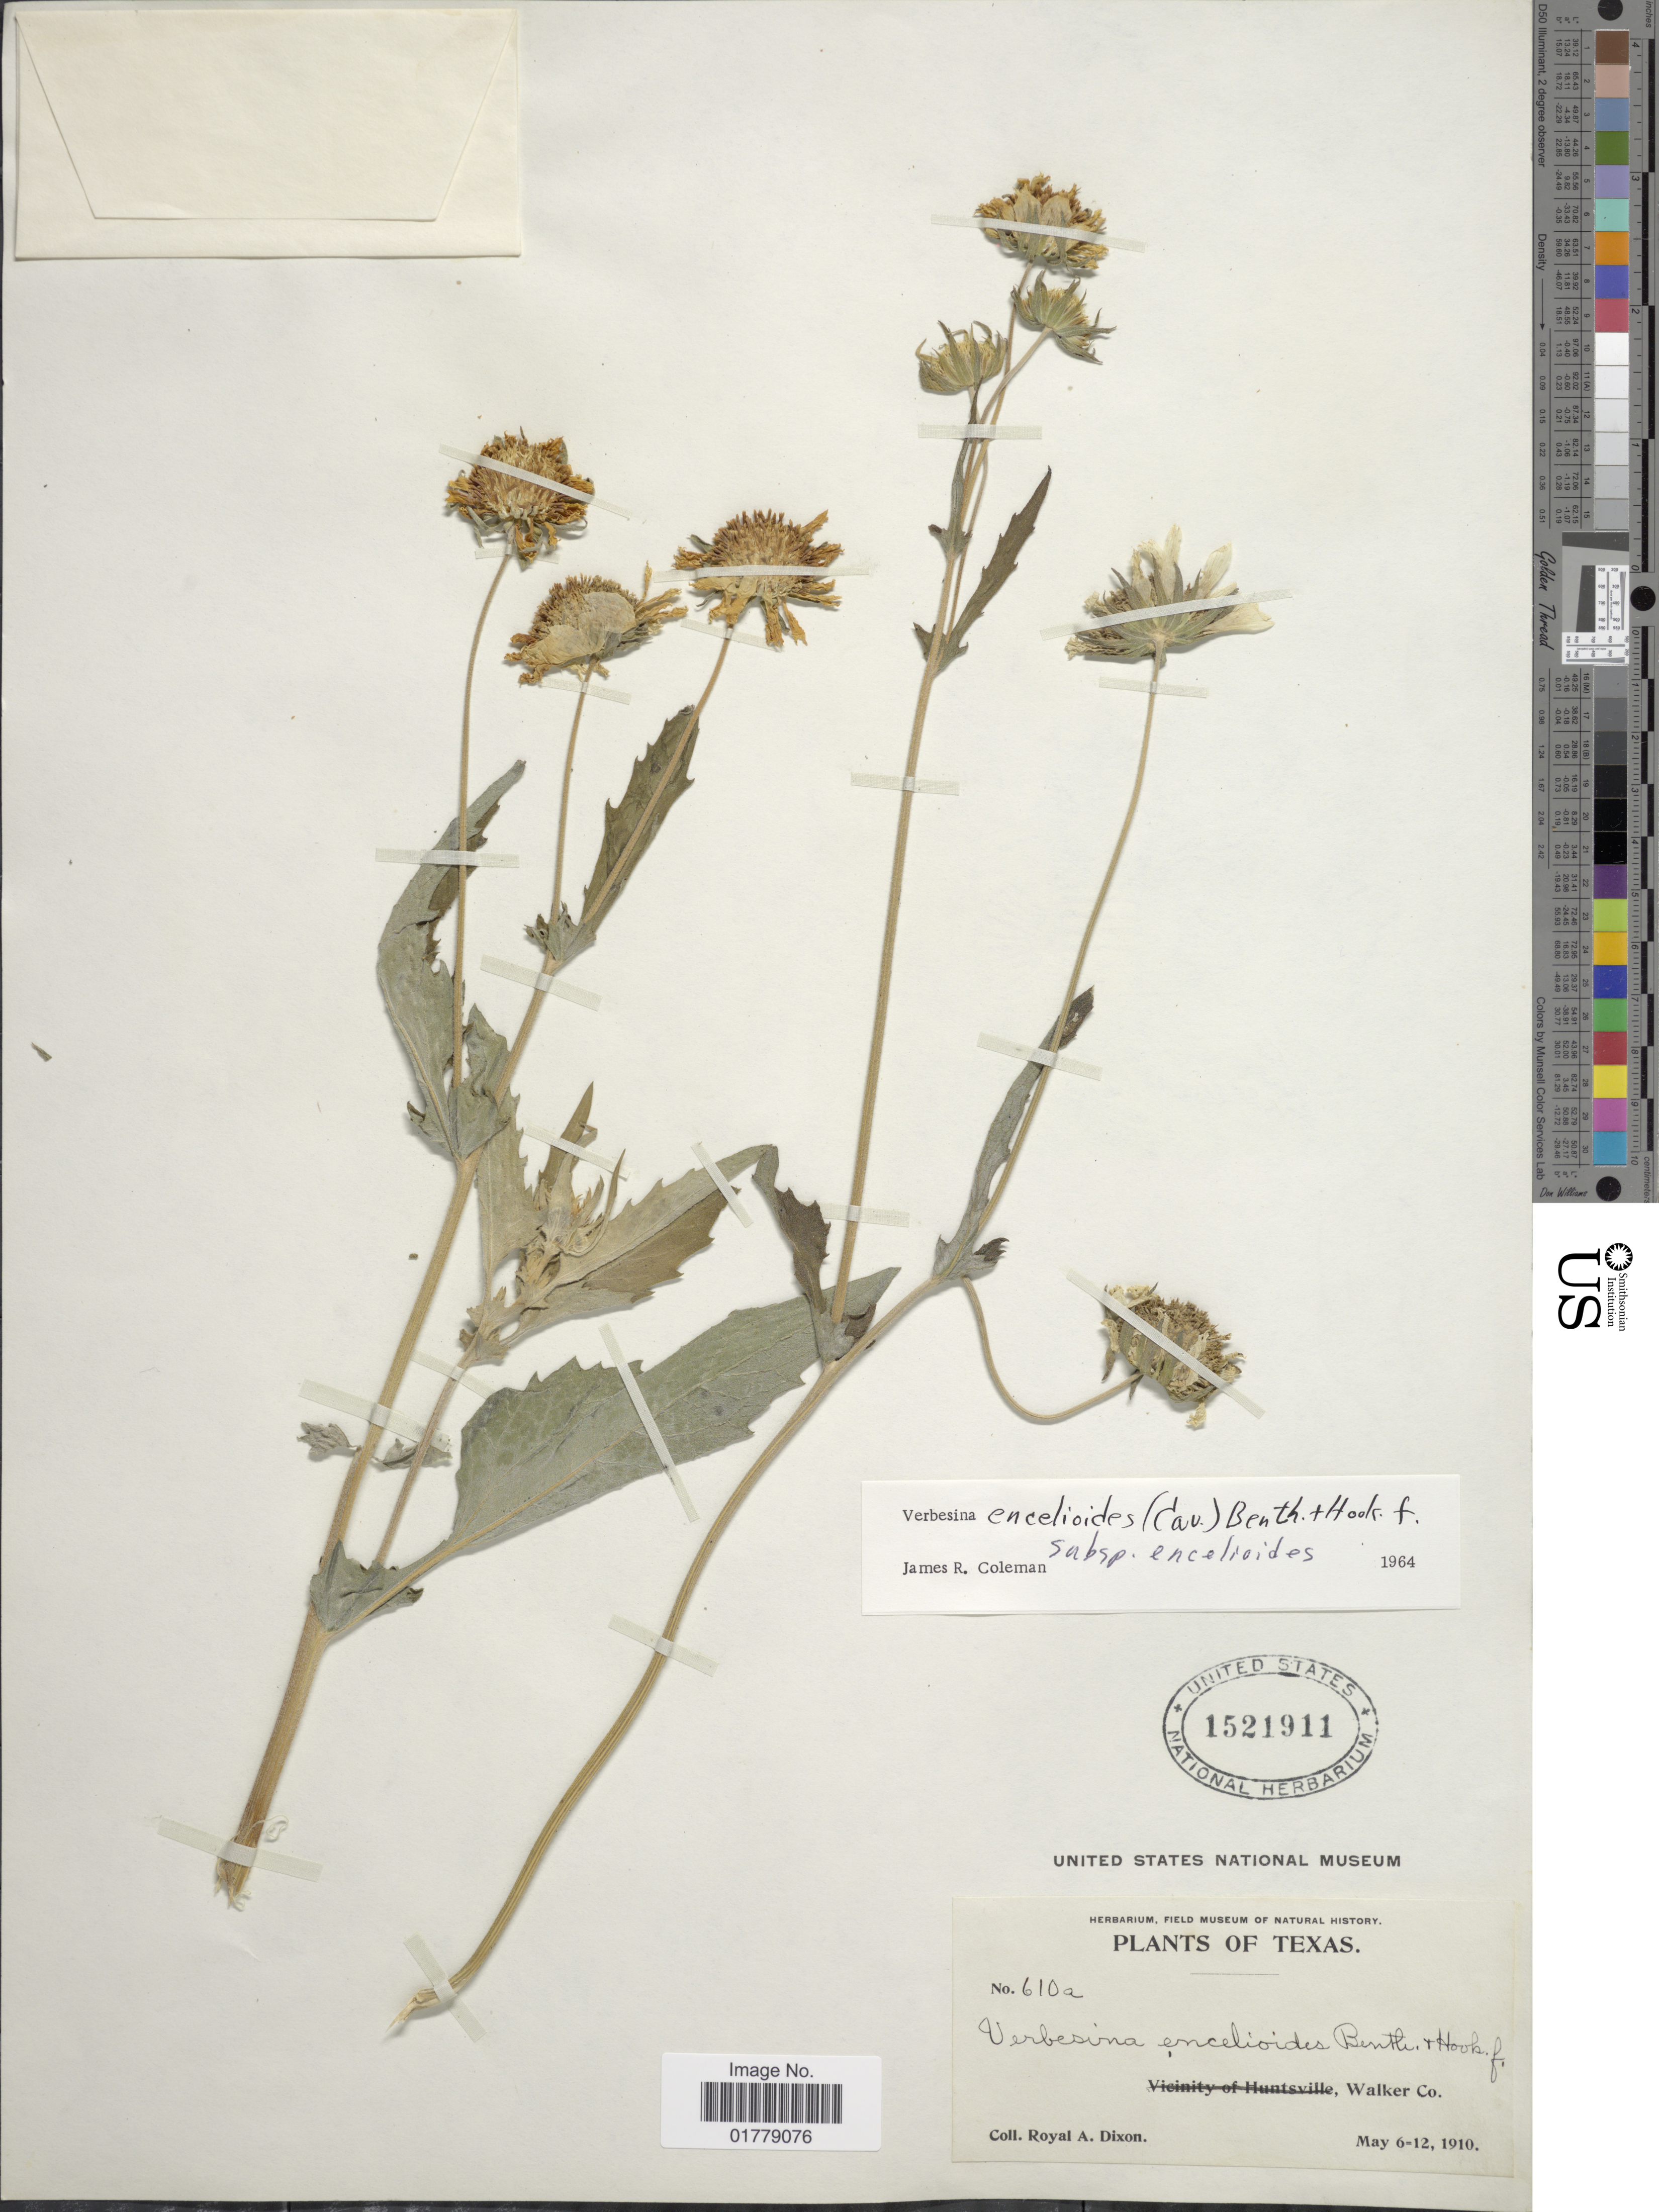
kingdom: Plantae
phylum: Tracheophyta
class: Magnoliopsida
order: Asterales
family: Asteraceae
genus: Verbesina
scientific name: Verbesina encelioides subsp. encelioides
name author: (Cav.) Benth. & Hook.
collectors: R. A. Dixon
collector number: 610a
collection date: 1910-05-06/1910-05-12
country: United States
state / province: Texas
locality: Walker Co.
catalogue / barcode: US 1521911